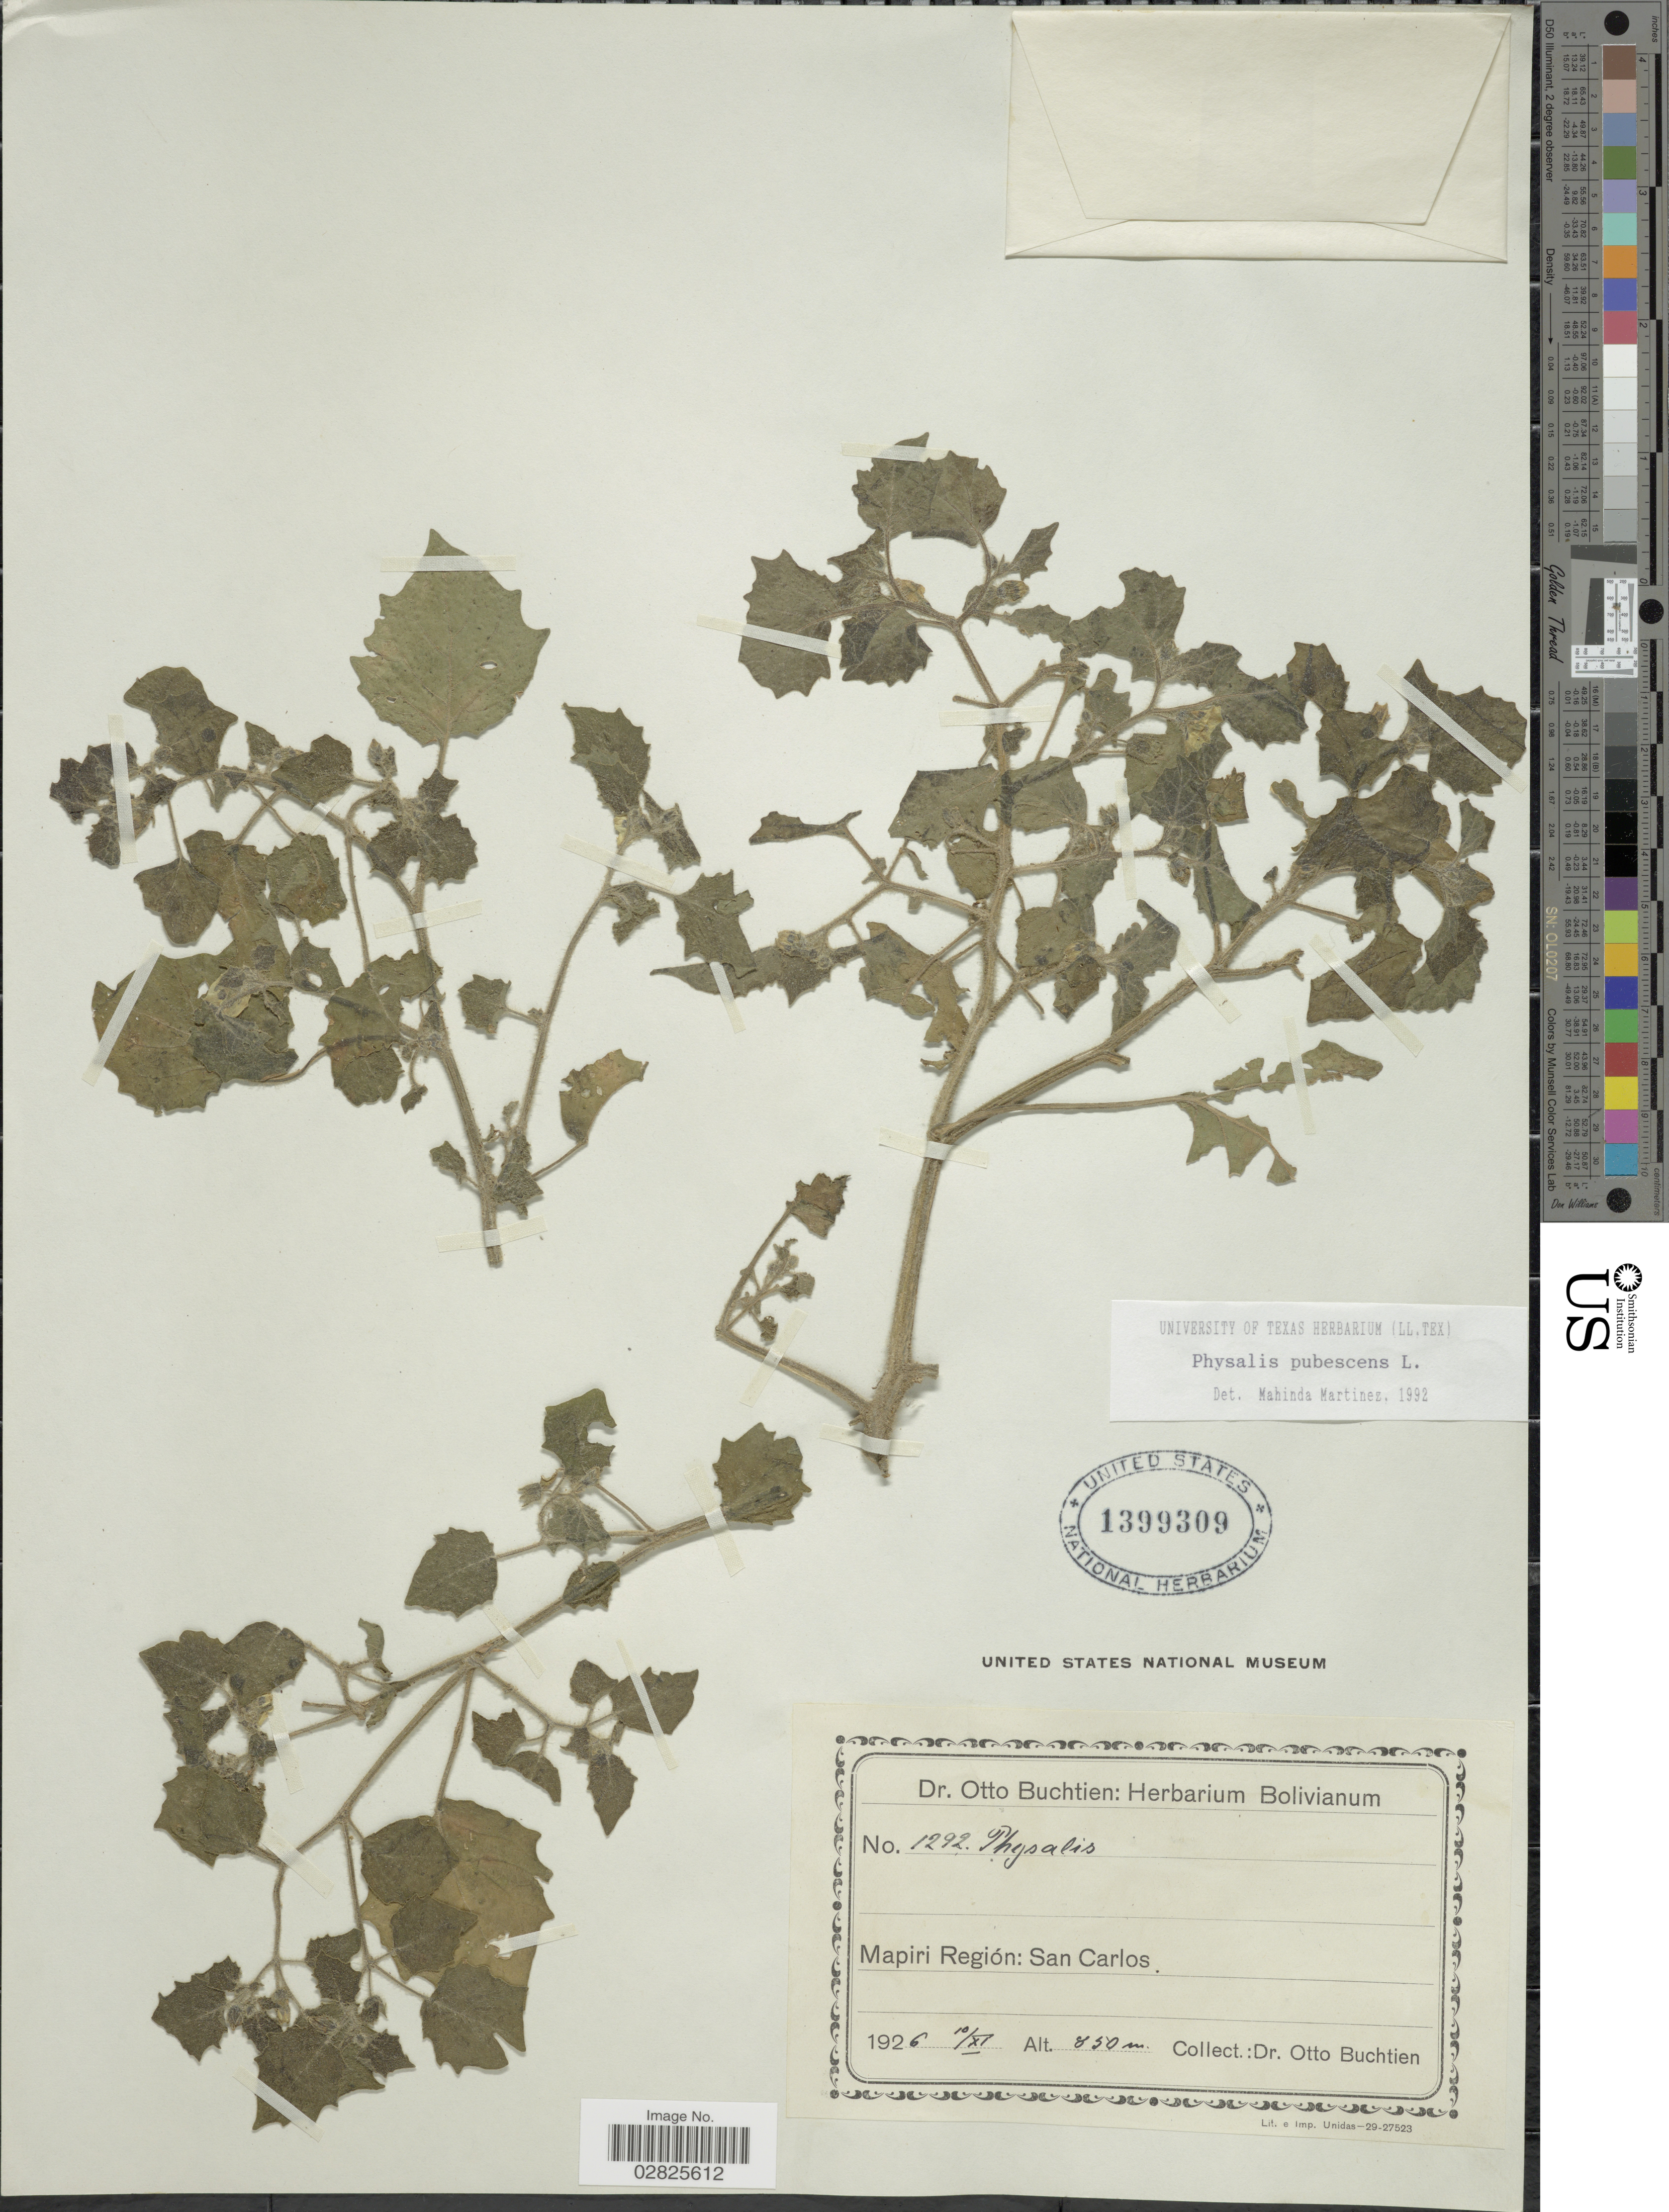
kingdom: Plantae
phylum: Tracheophyta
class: Magnoliopsida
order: Solanales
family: Solanaceae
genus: Physalis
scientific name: Physalis pubescens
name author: L.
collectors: O. Buchtien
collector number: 1292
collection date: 1926-11-10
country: Bolivia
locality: Mapiri Región: San Carlos.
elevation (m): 850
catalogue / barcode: US 1399309